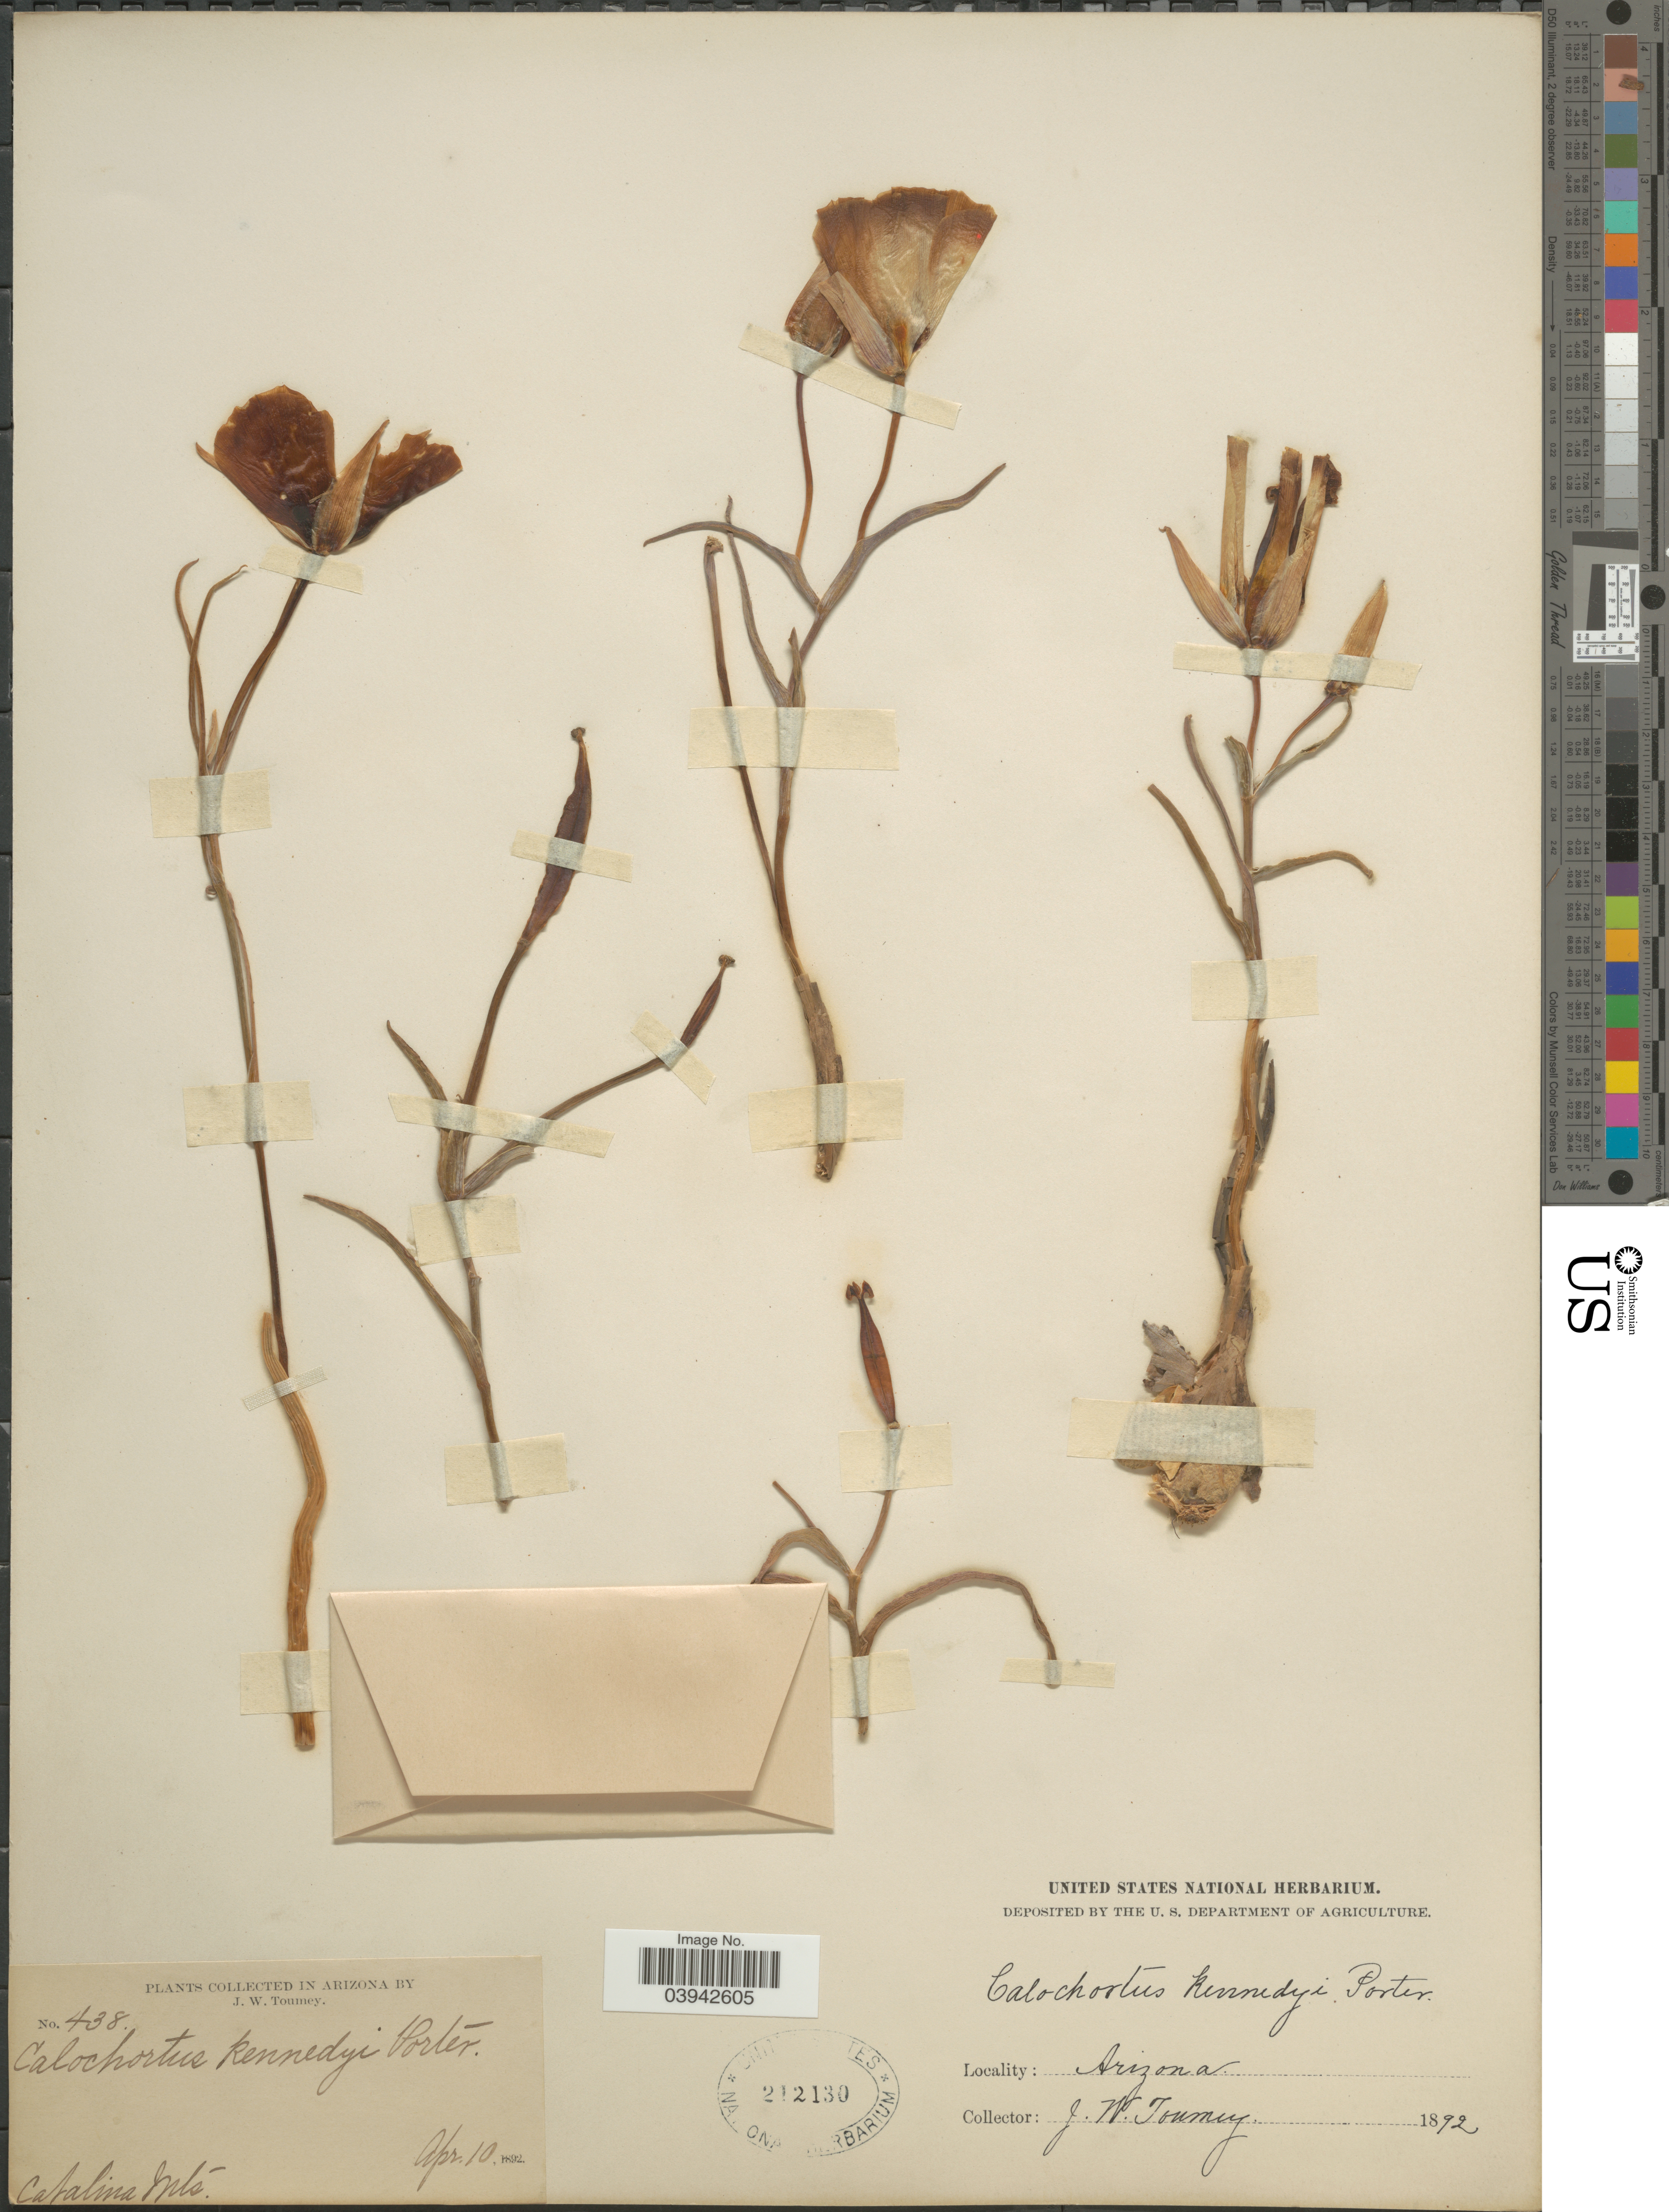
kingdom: Plantae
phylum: Tracheophyta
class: Liliopsida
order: Liliales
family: Liliaceae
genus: Calochortus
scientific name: Calochortus kennedyi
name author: Porter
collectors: J. W. Toumey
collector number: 438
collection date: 1892-04-10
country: United States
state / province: Arizona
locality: Catalina Mts.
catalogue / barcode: US 212130